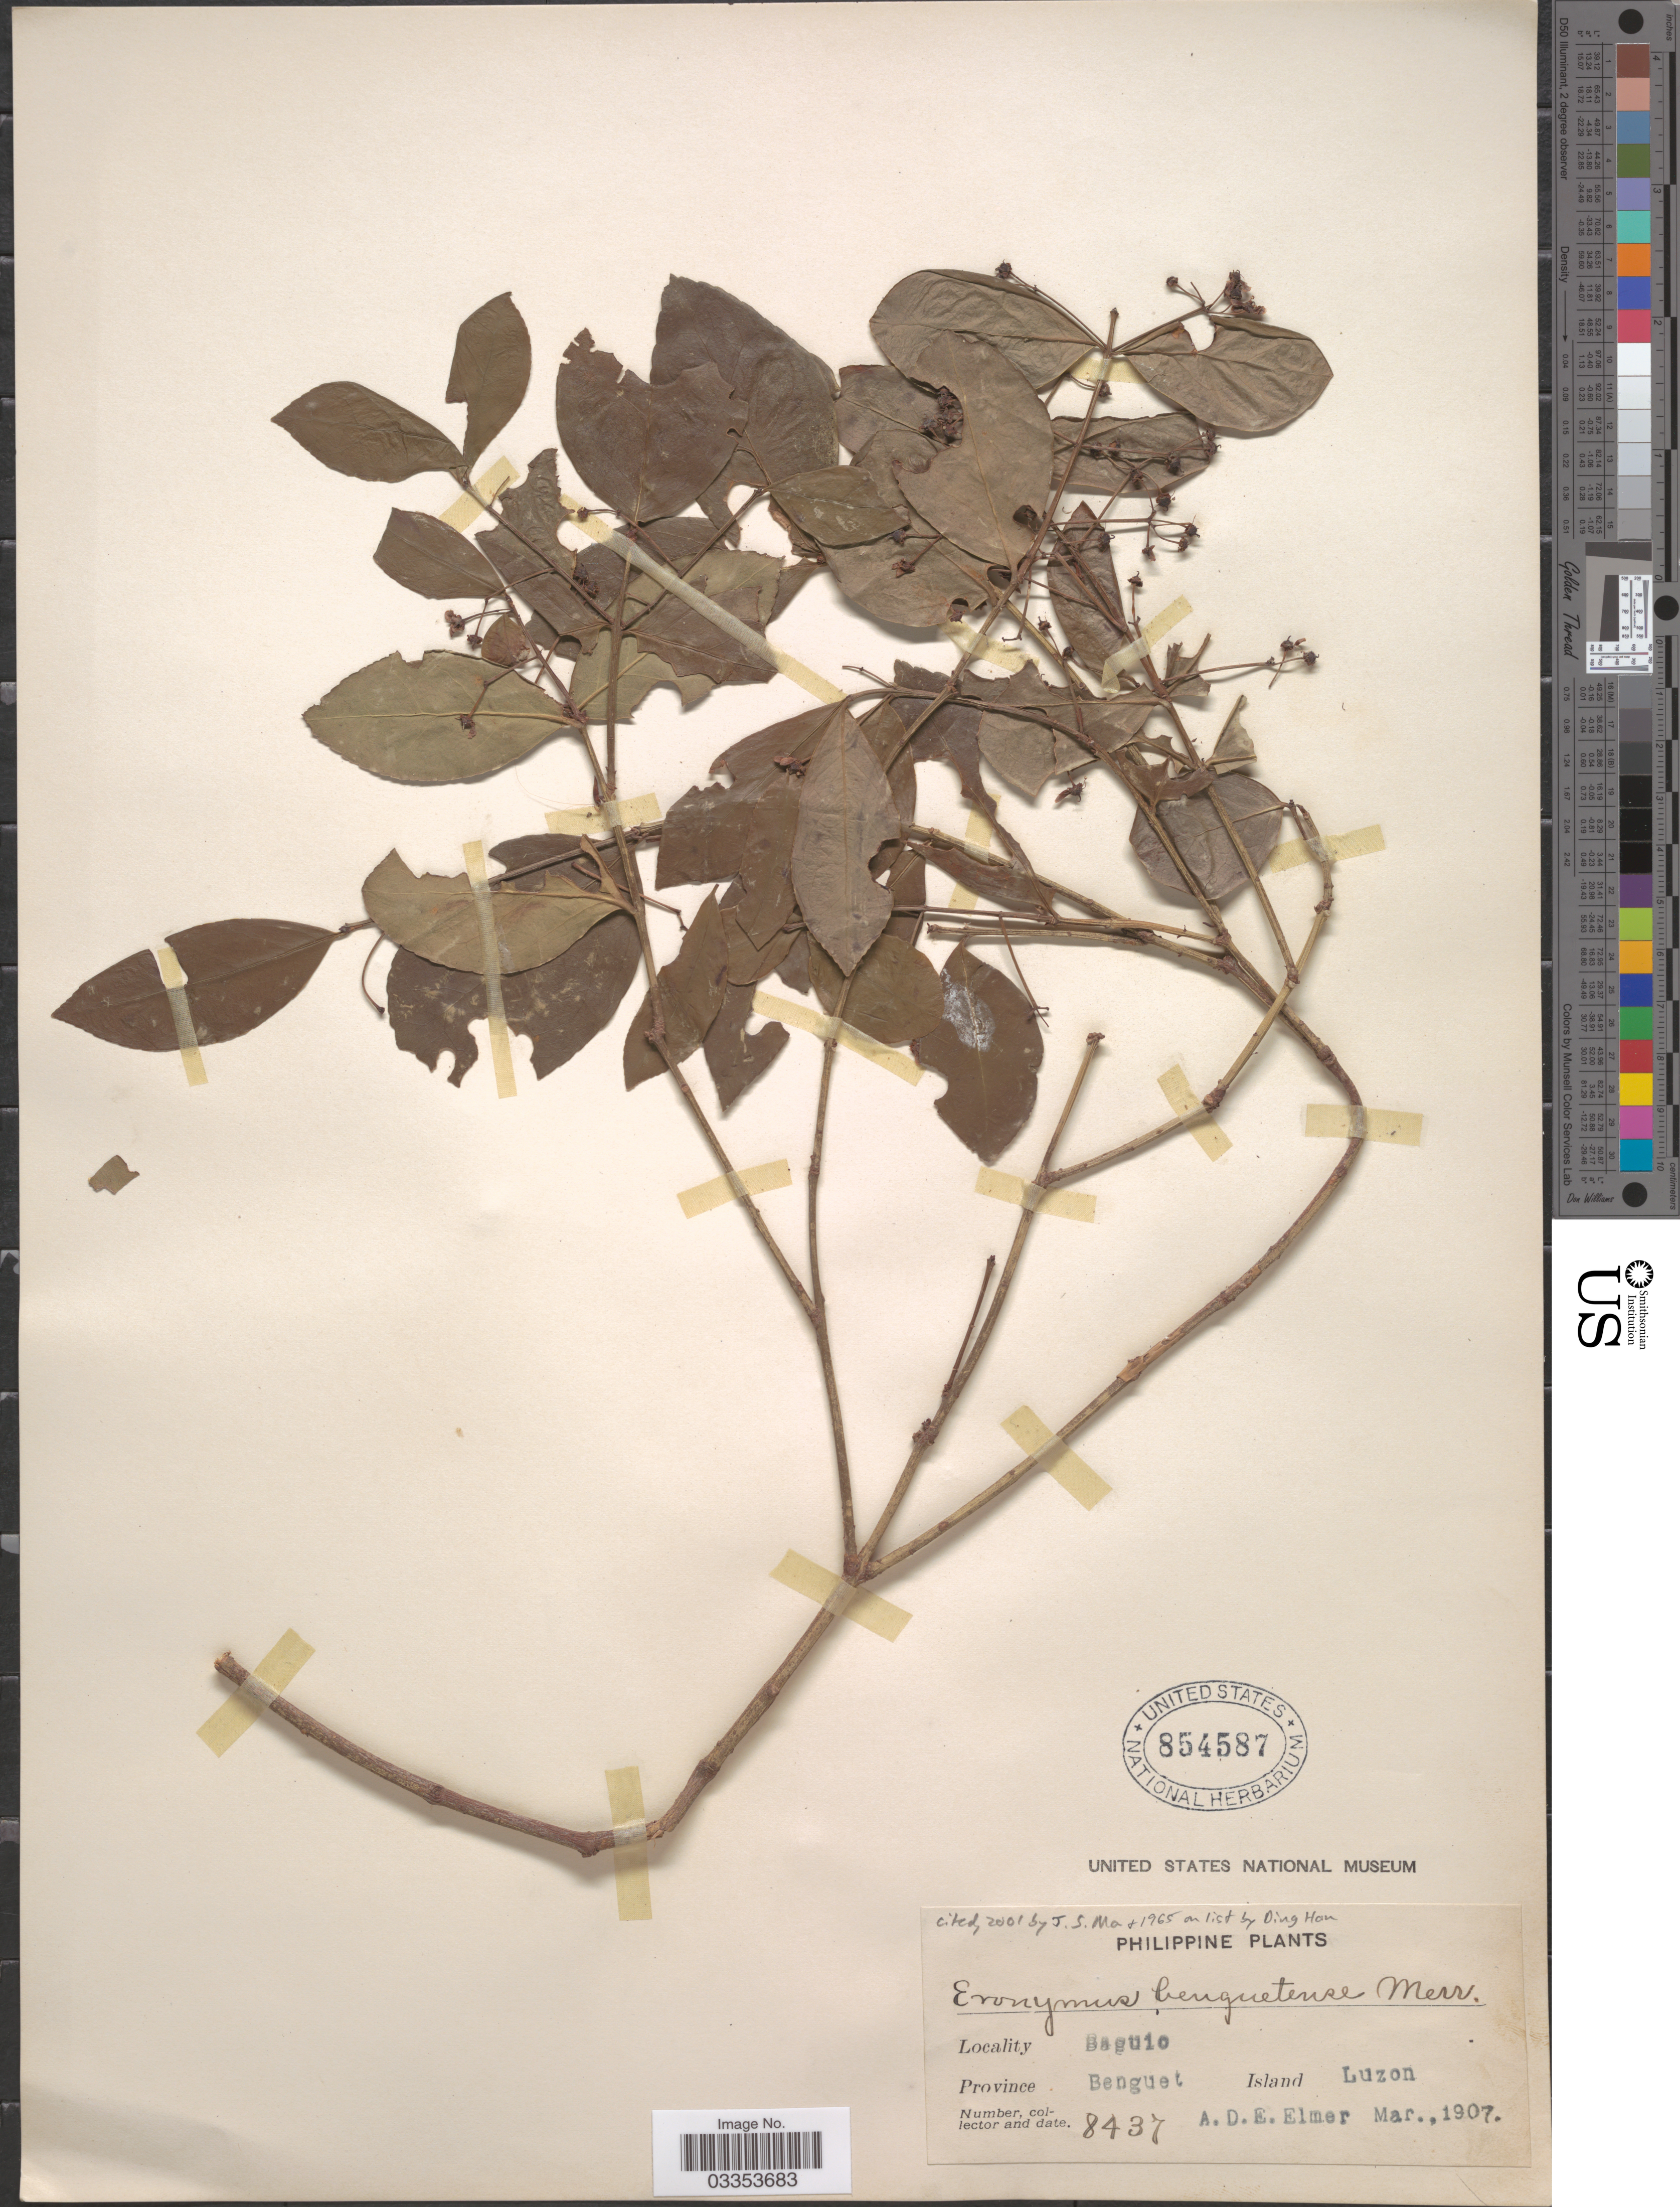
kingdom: Plantae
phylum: Tracheophyta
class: Magnoliopsida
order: Celastrales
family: Celastraceae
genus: Euonymus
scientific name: Euonymus benguetense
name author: Merr.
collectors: A. D. E. Elmer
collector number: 8437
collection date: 1907-03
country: Philippines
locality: Baguio. Province Benguet Island Luzon.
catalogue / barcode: US 854587